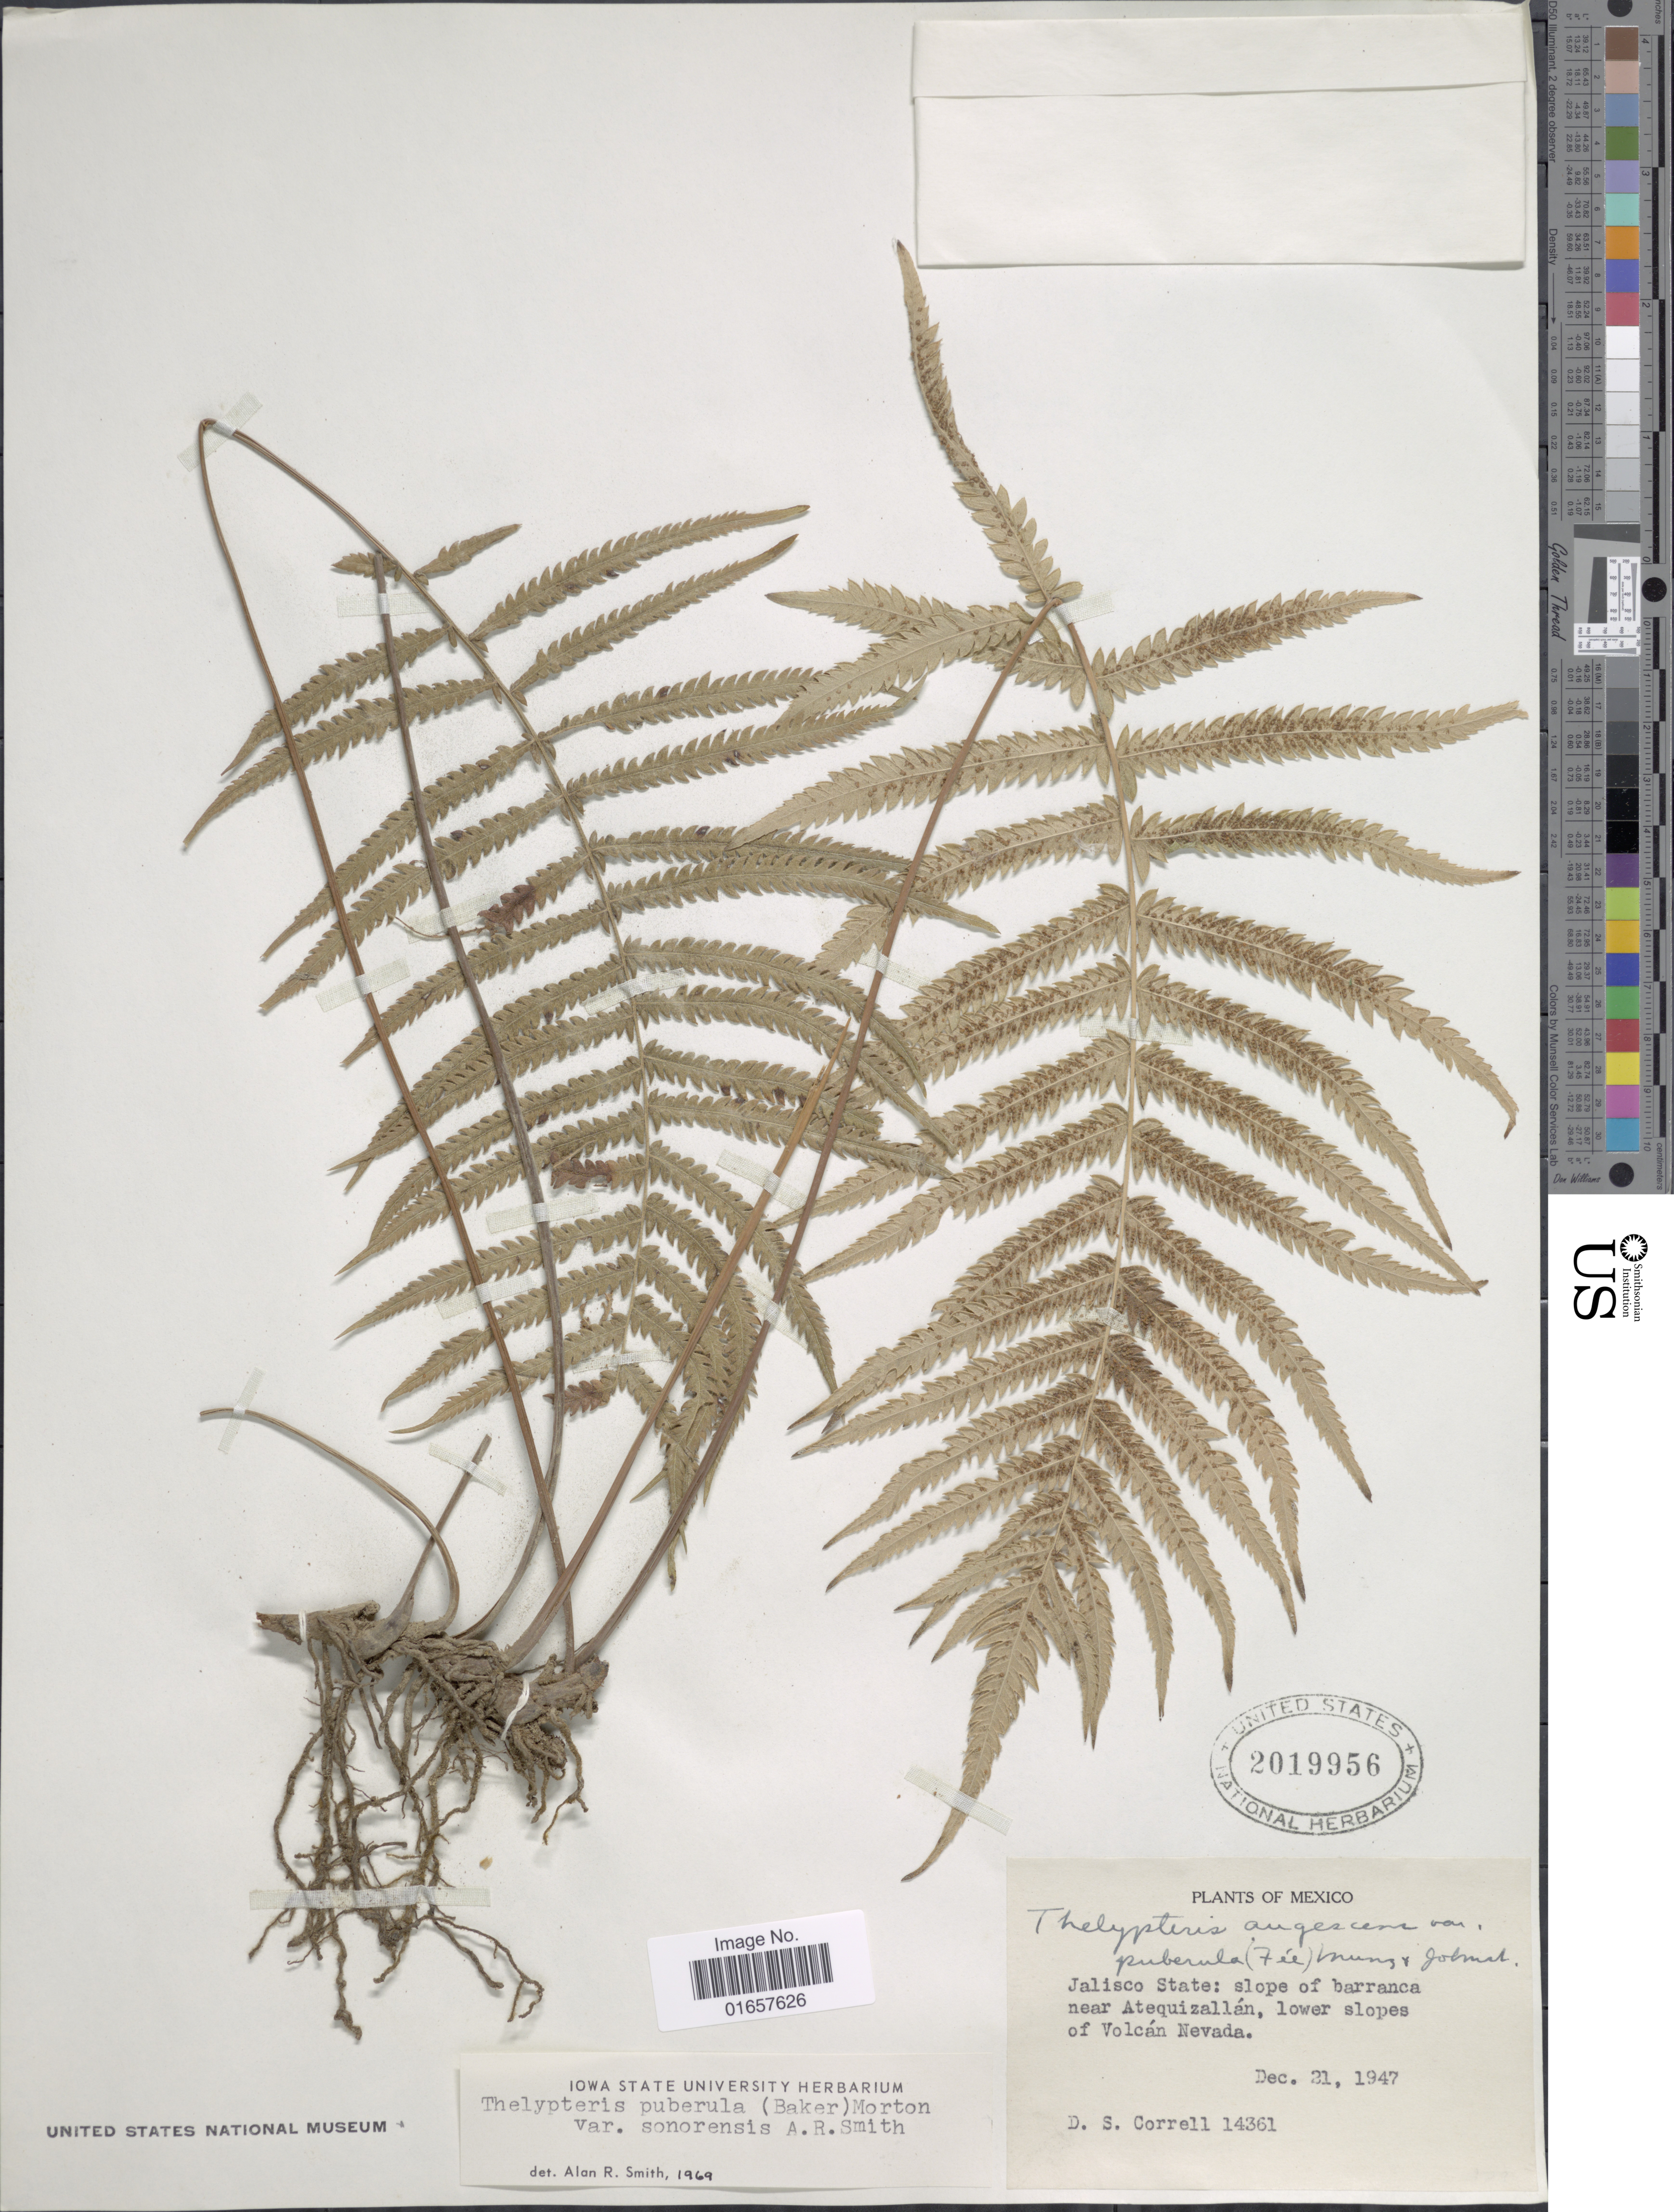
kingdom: Plantae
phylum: Tracheophyta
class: Polypodiopsida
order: Polypodiales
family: Thelypteridaceae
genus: Christella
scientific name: Christella puberula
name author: (Baker) Á. Löve & D. Löve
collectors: D. S. Correll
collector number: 14361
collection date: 1947-12-21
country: Mexico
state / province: Jalisco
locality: Mexico: slope of barranca near Atequizallán, lower slopes of Volcán Nevada.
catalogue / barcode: US 2019956